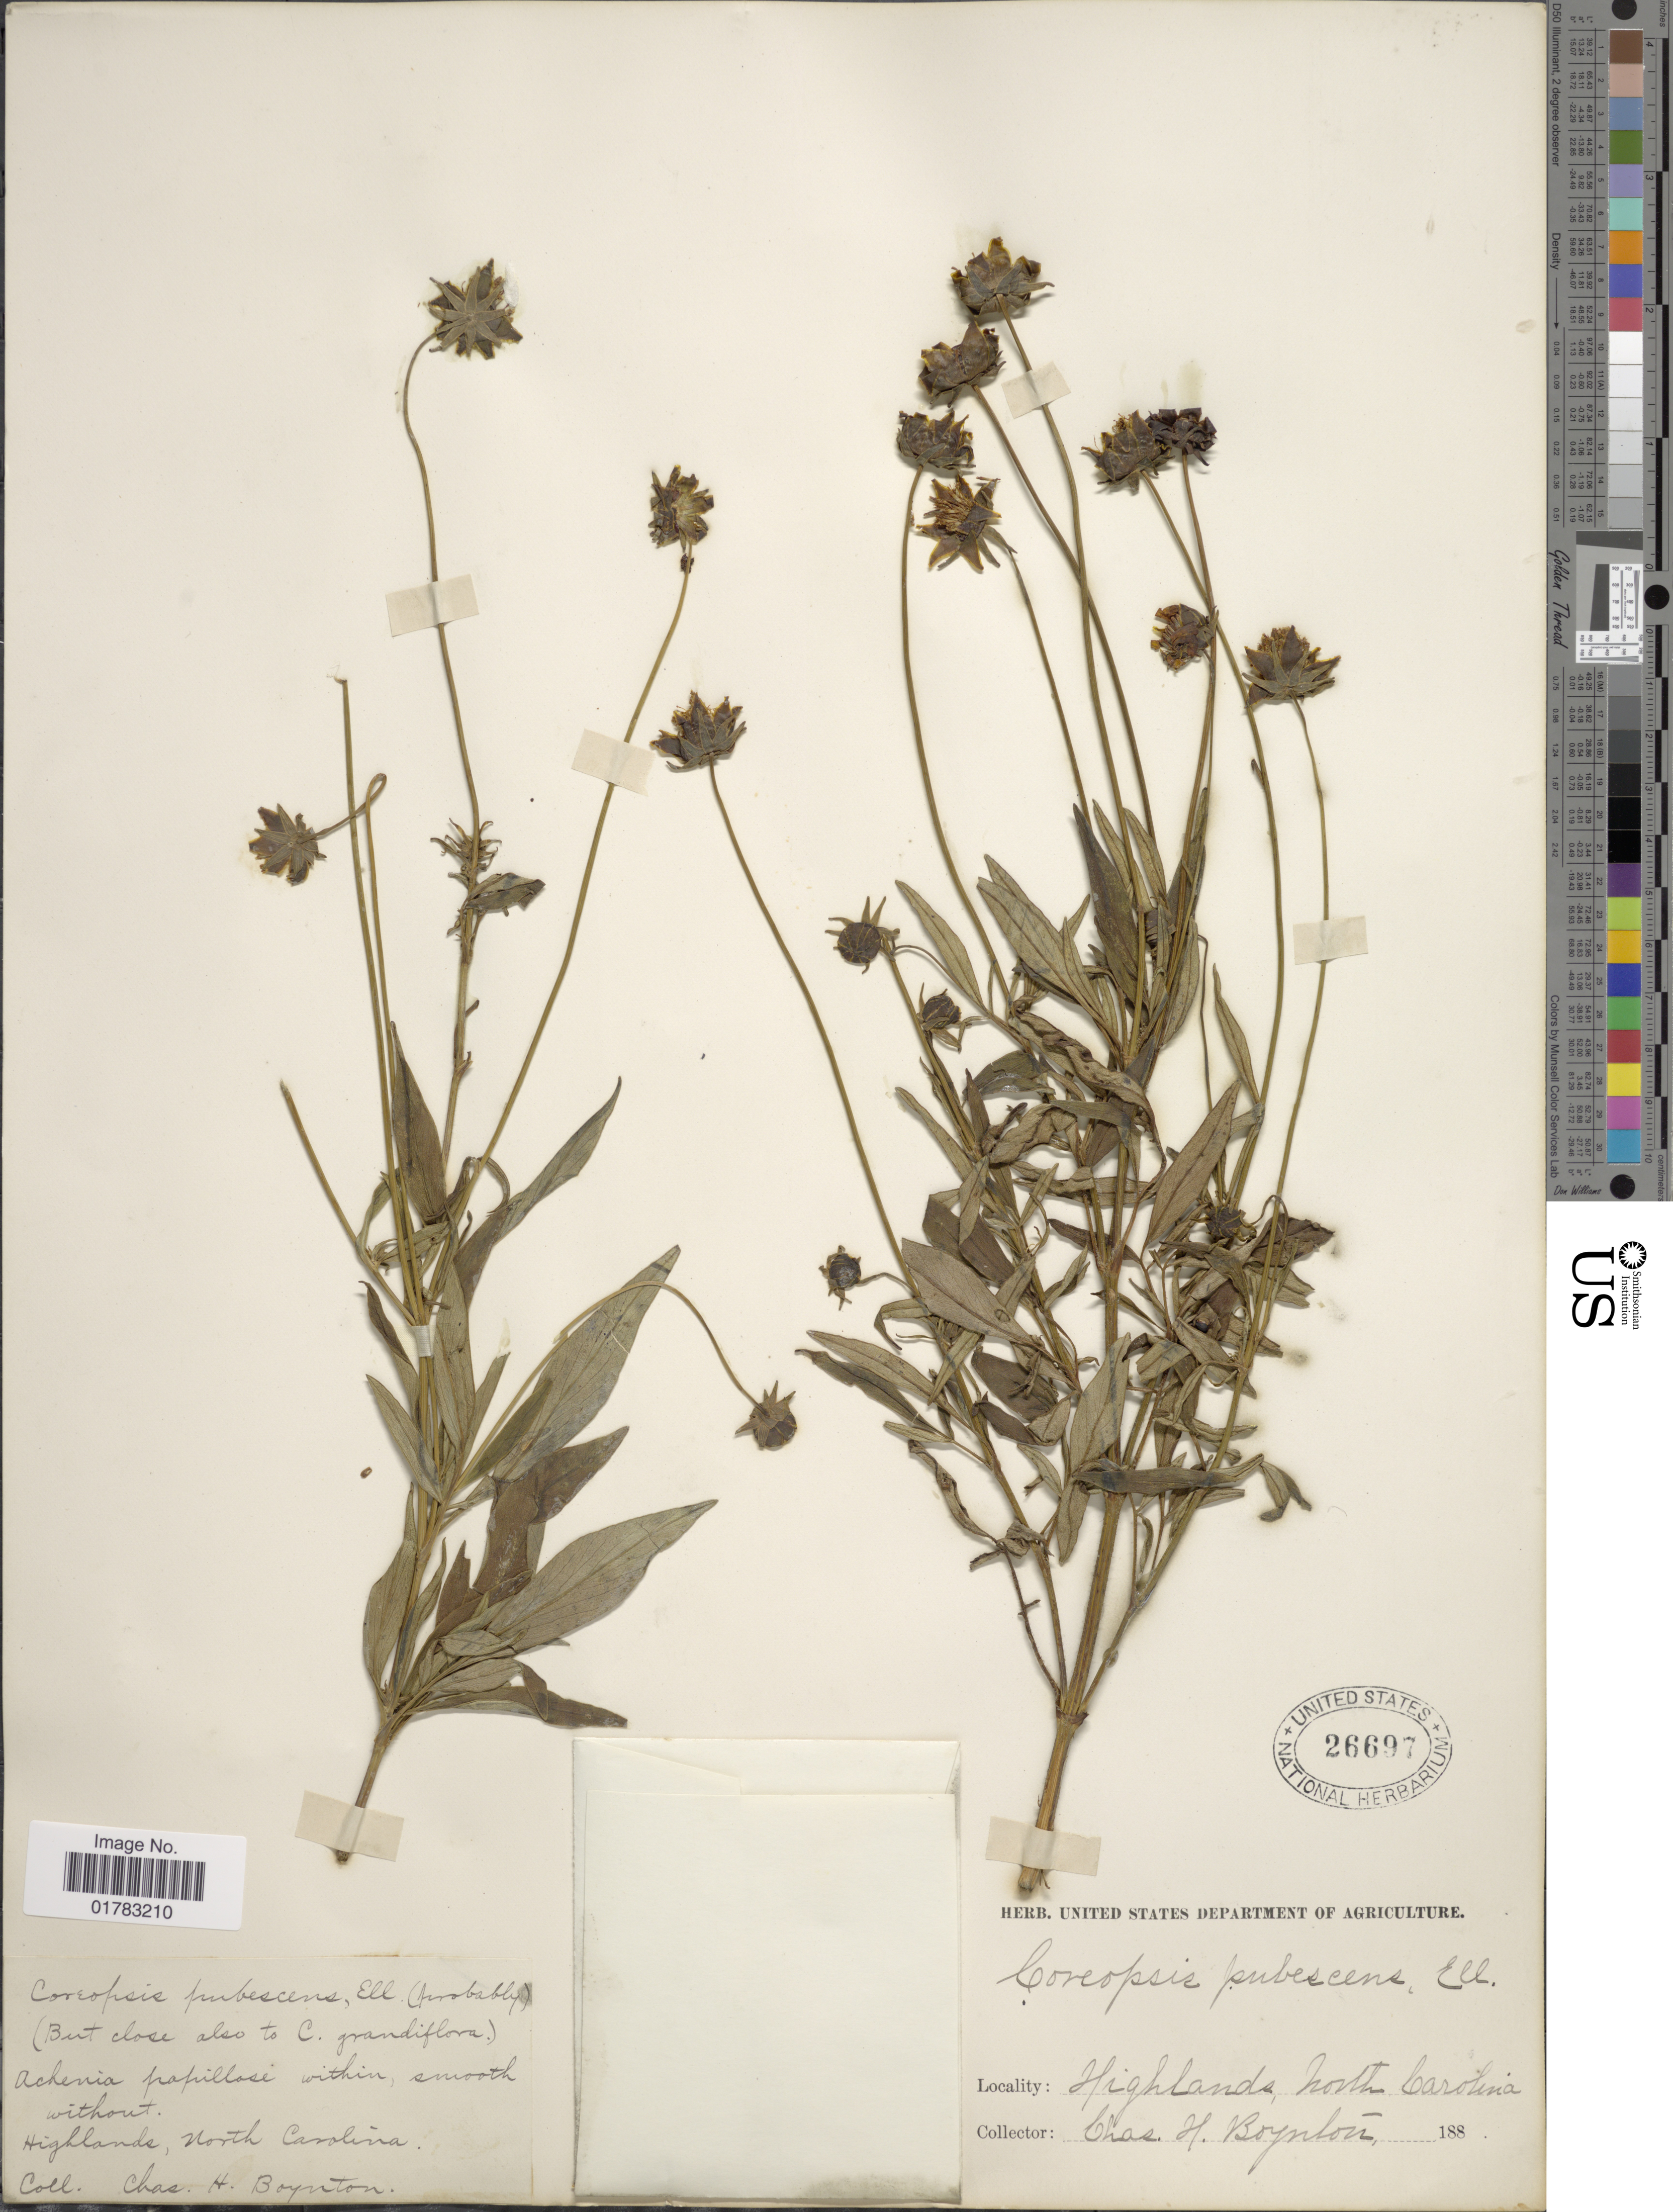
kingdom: Plantae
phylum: Tracheophyta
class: Magnoliopsida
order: Asterales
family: Asteraceae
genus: Coreopsis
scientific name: Coreopsis pubescens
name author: Elliott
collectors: C. Boynton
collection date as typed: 188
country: United States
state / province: North Carolina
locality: Highlands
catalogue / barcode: US 26697